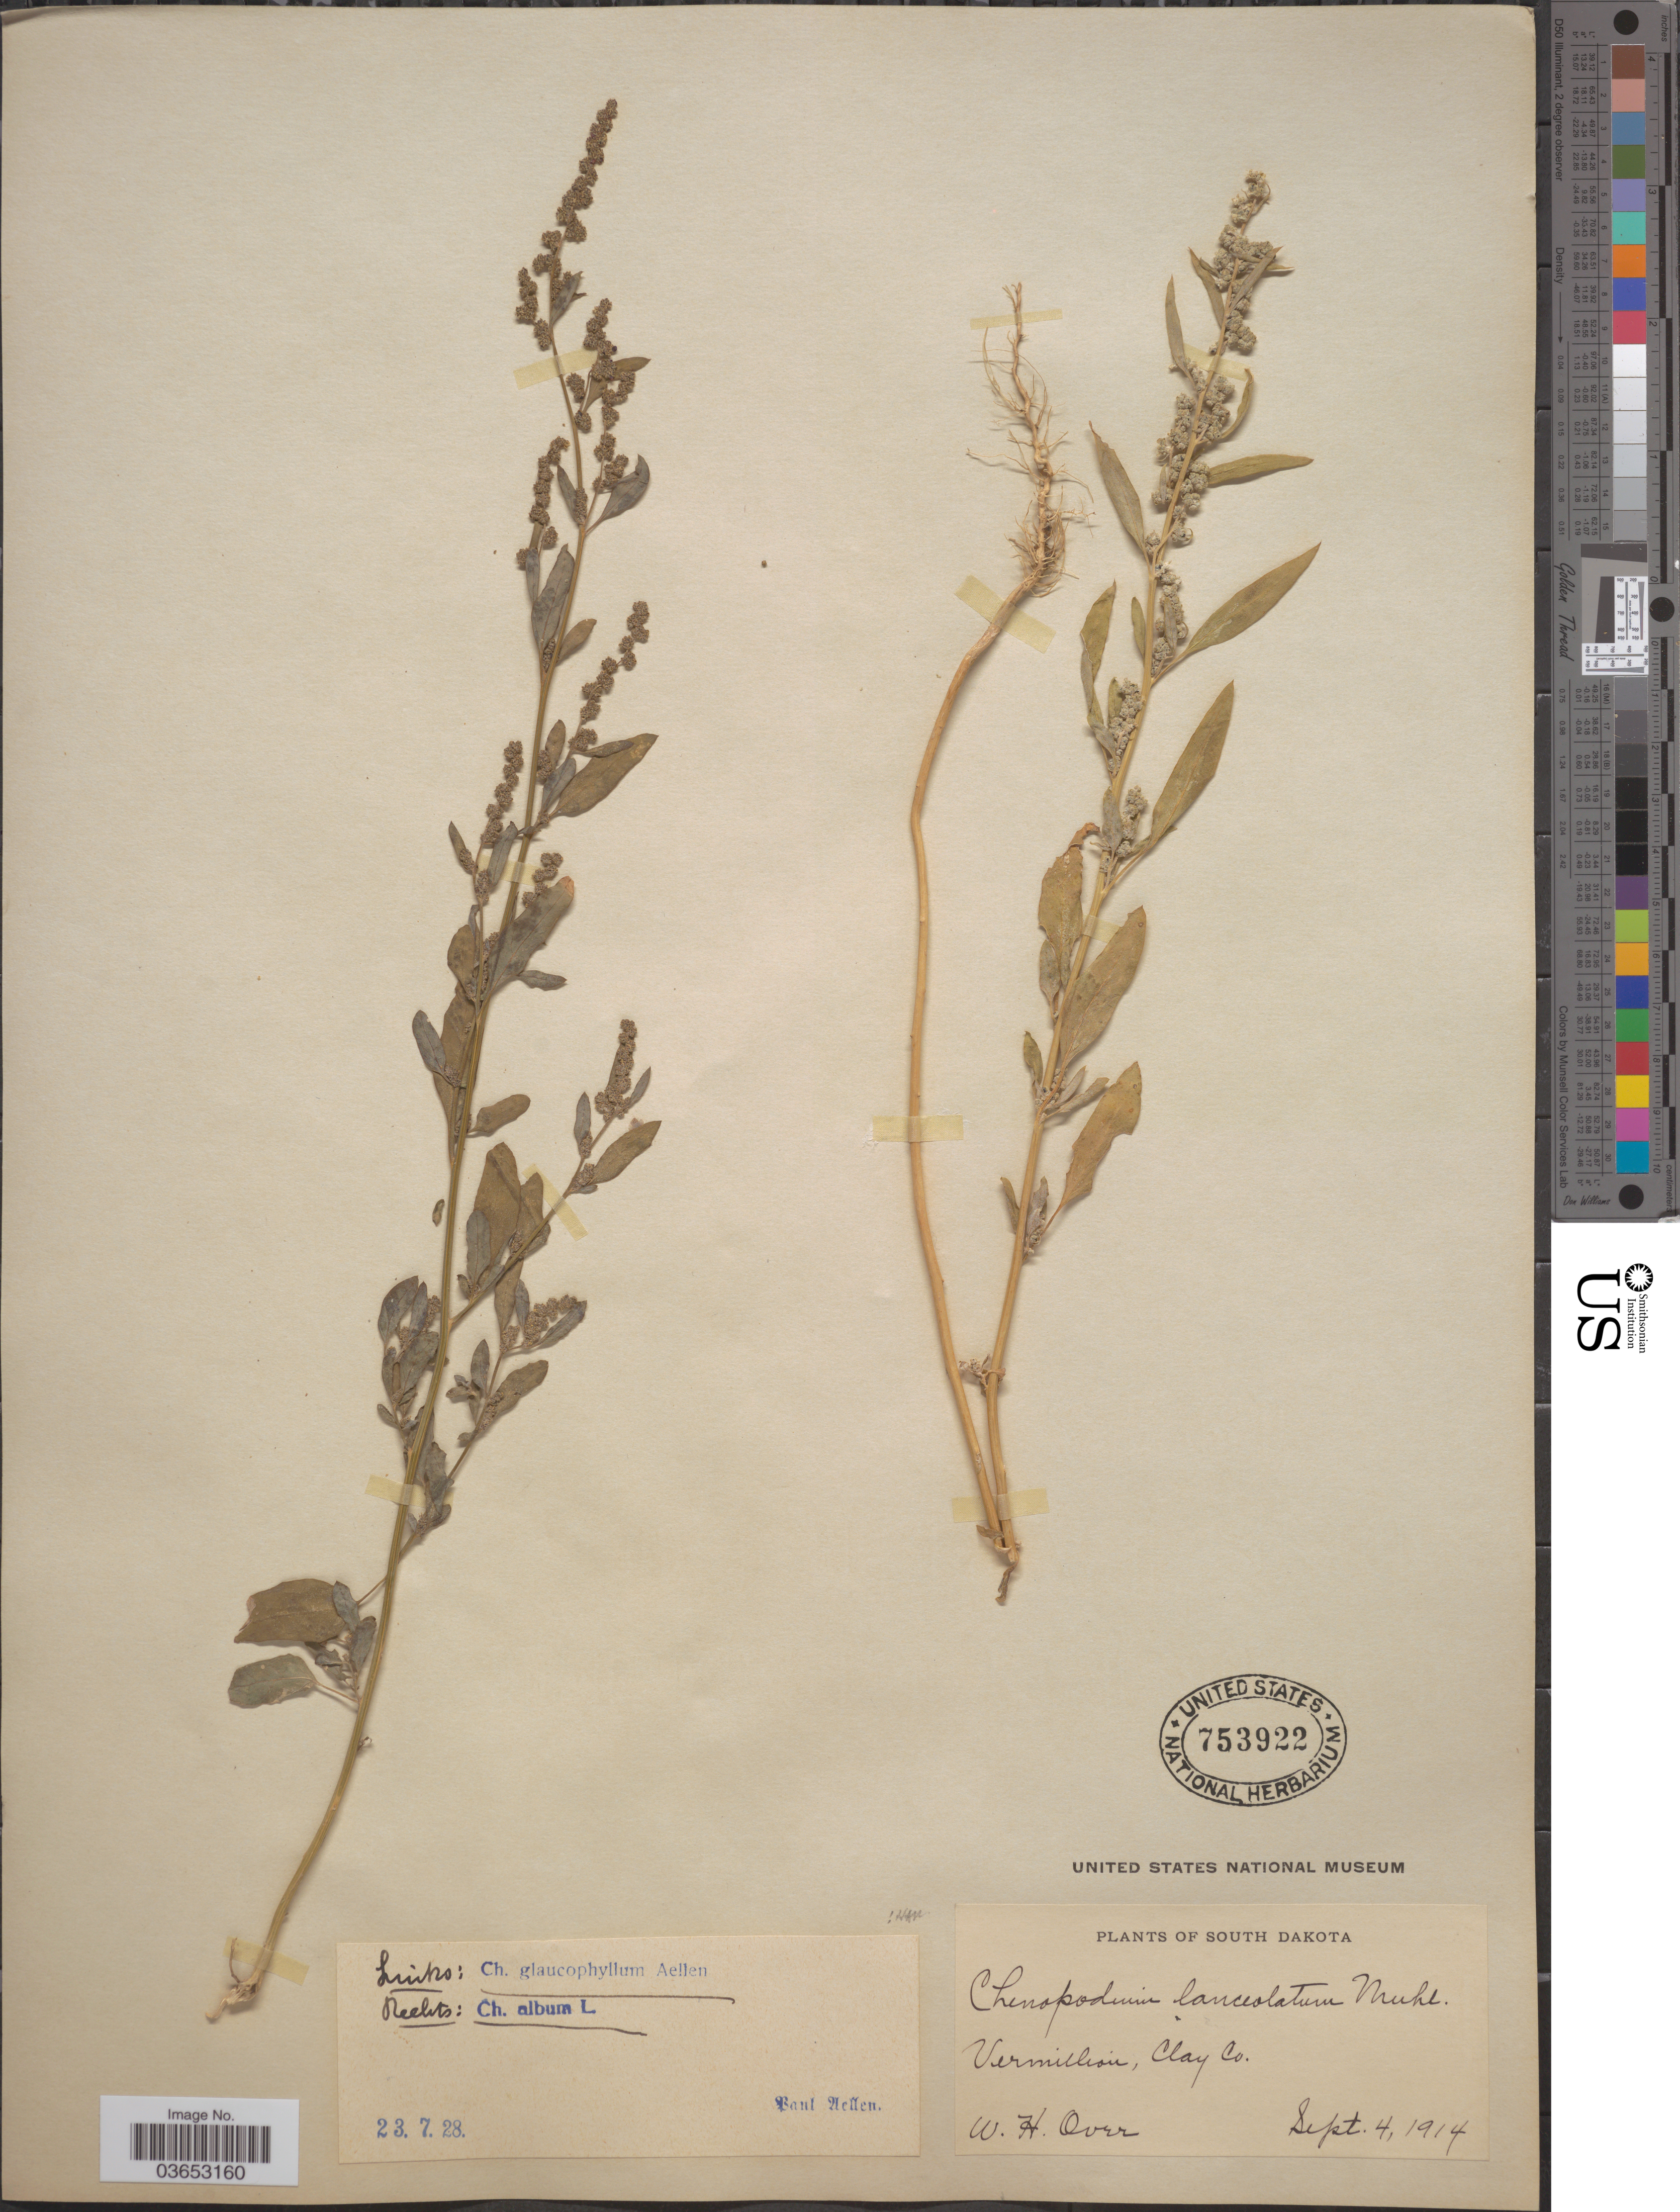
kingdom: Plantae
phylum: Tracheophyta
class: Magnoliopsida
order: Caryophyllales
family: Amaranthaceae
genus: Chenopodium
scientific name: Chenopodium glaucophyllum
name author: Aellen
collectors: W. Over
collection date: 1914-09-04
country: United States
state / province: South Dakota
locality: Vermillion, Clay Co.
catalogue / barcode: US 7539222